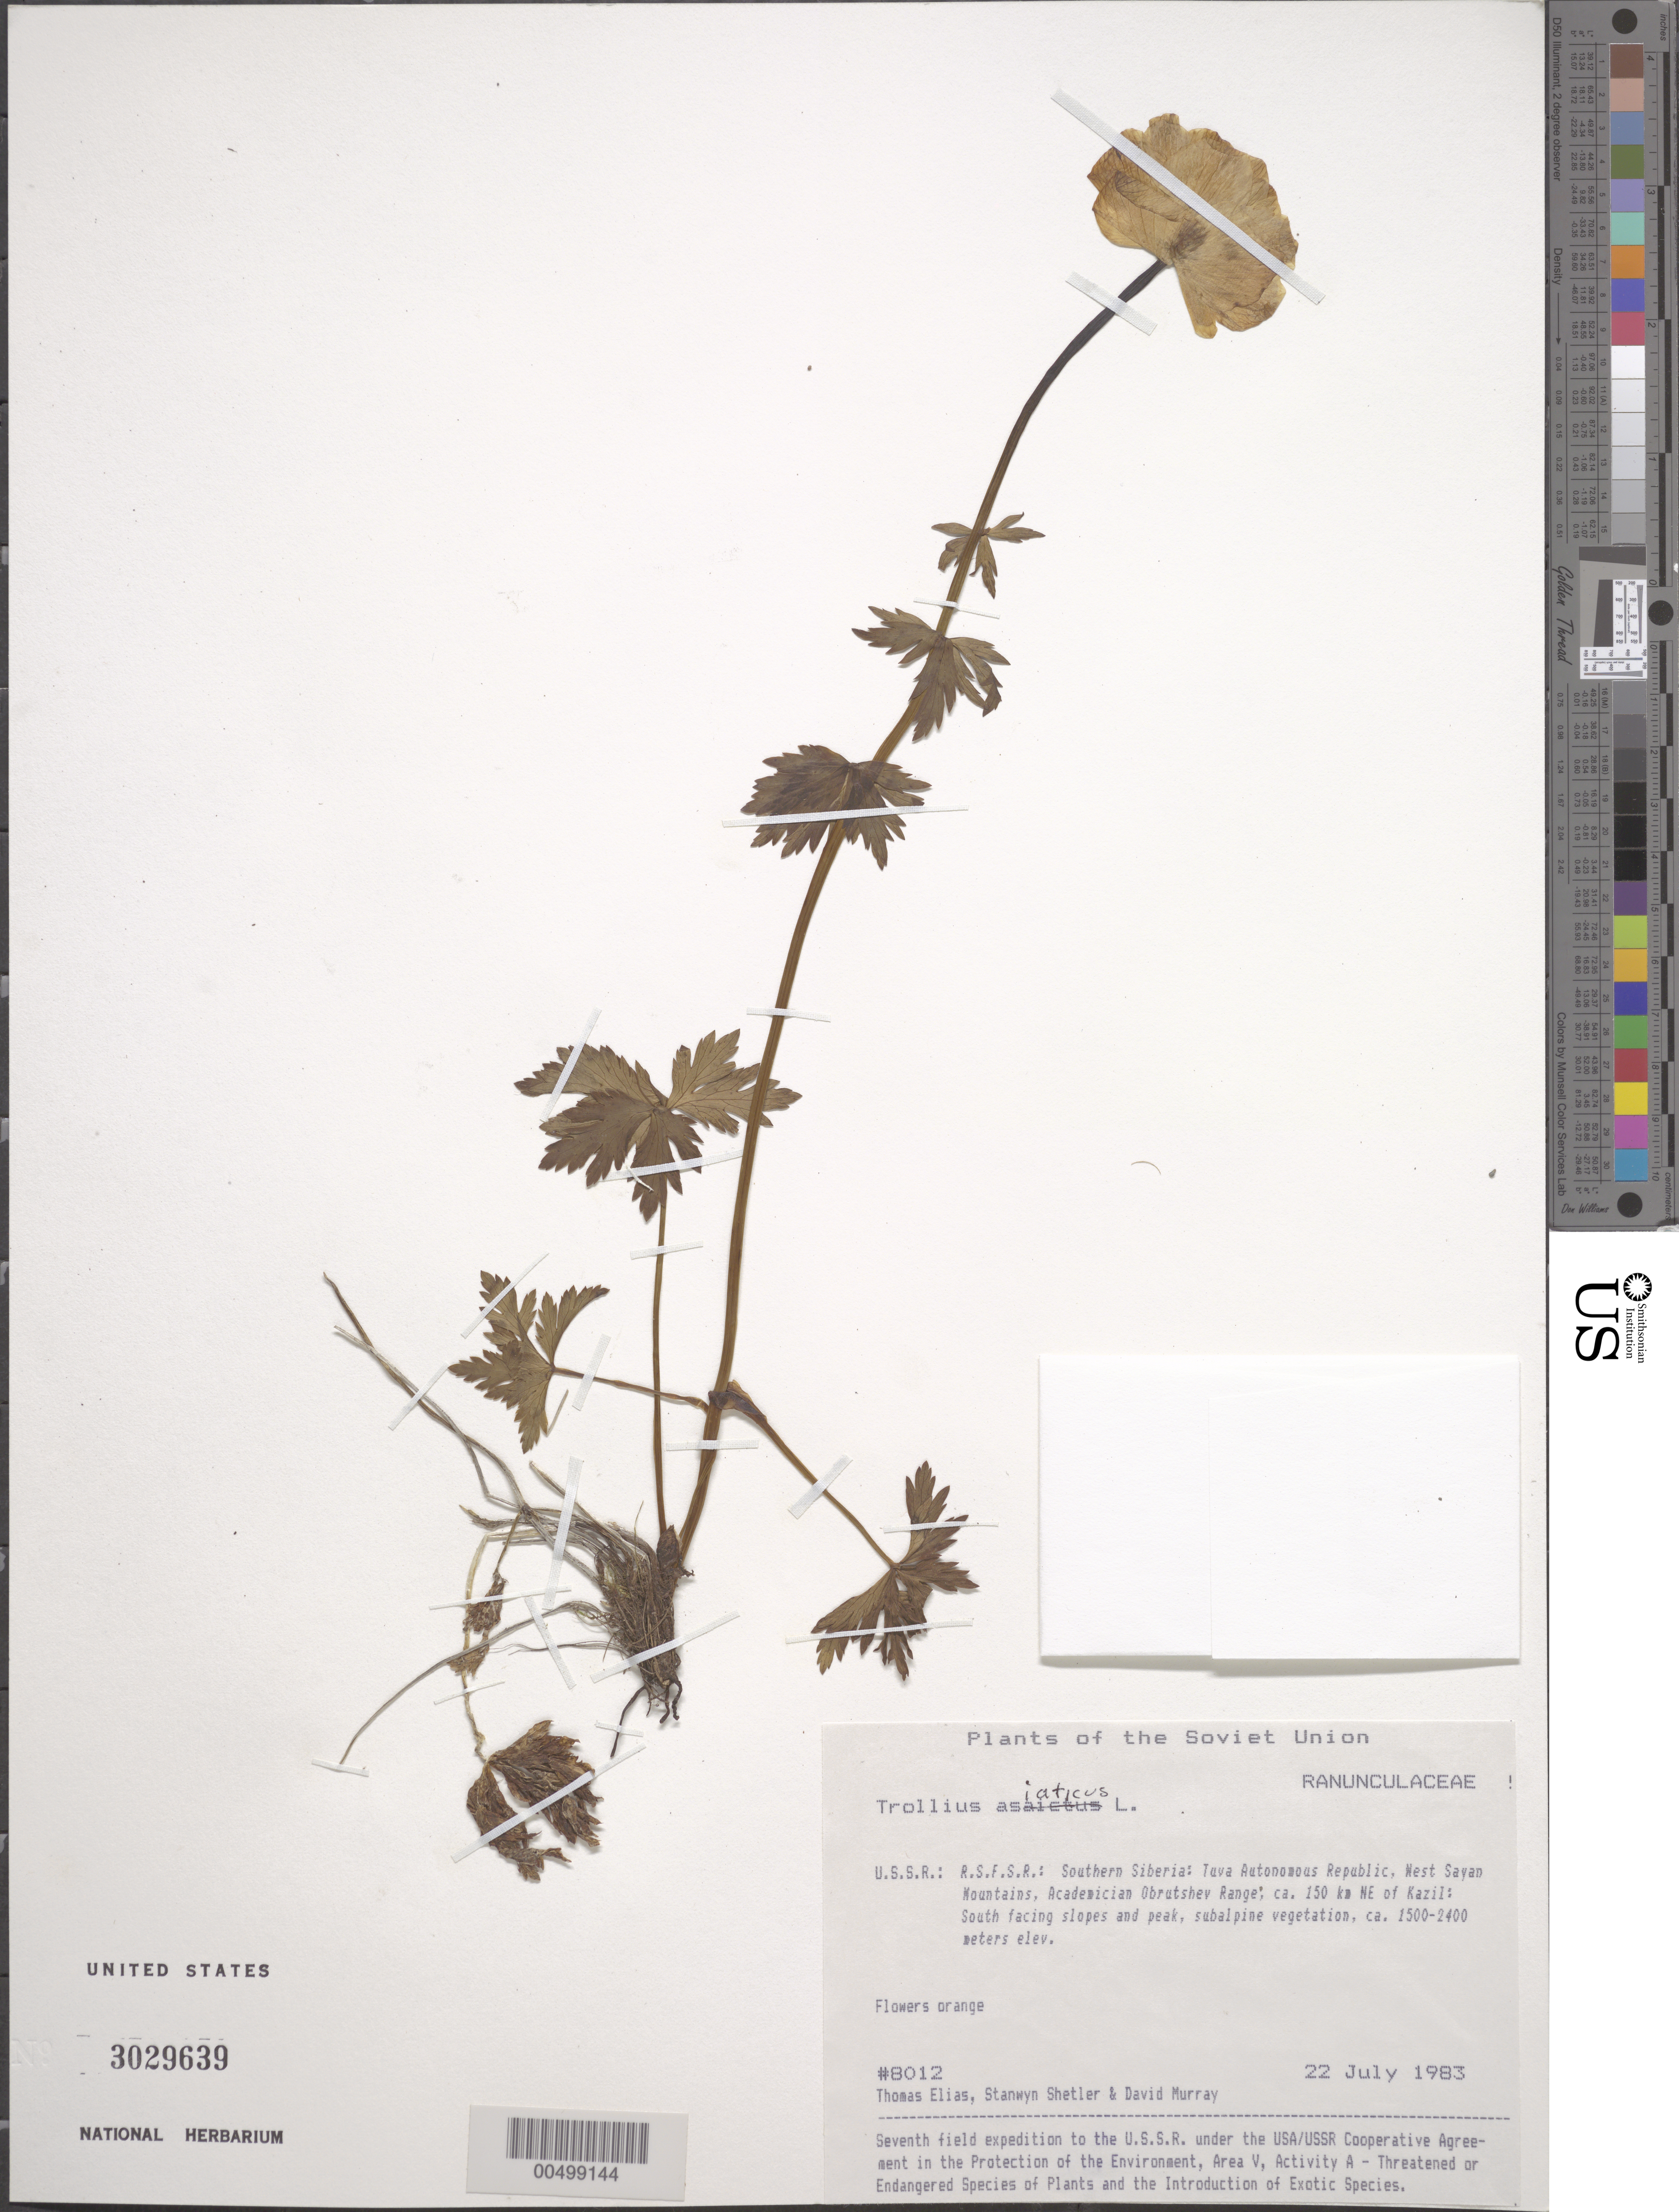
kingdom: Plantae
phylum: Tracheophyta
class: Magnoliopsida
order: Ranunculales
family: Ranunculaceae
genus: Trollius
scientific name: Trollius asiaticus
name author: L.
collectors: T. Elias, S. Shetler & D. F. Murray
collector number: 8012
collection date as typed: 22 Jul 1983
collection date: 1983-07-22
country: Russian Federation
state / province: Tuva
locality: West Sayan Mountains, Academician Obrutshev Range, ca. 150 km NE of Kazil [Kyzyl]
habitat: south-facing slopes and peak, subalpine vegetation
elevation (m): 1500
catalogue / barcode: US 3029639